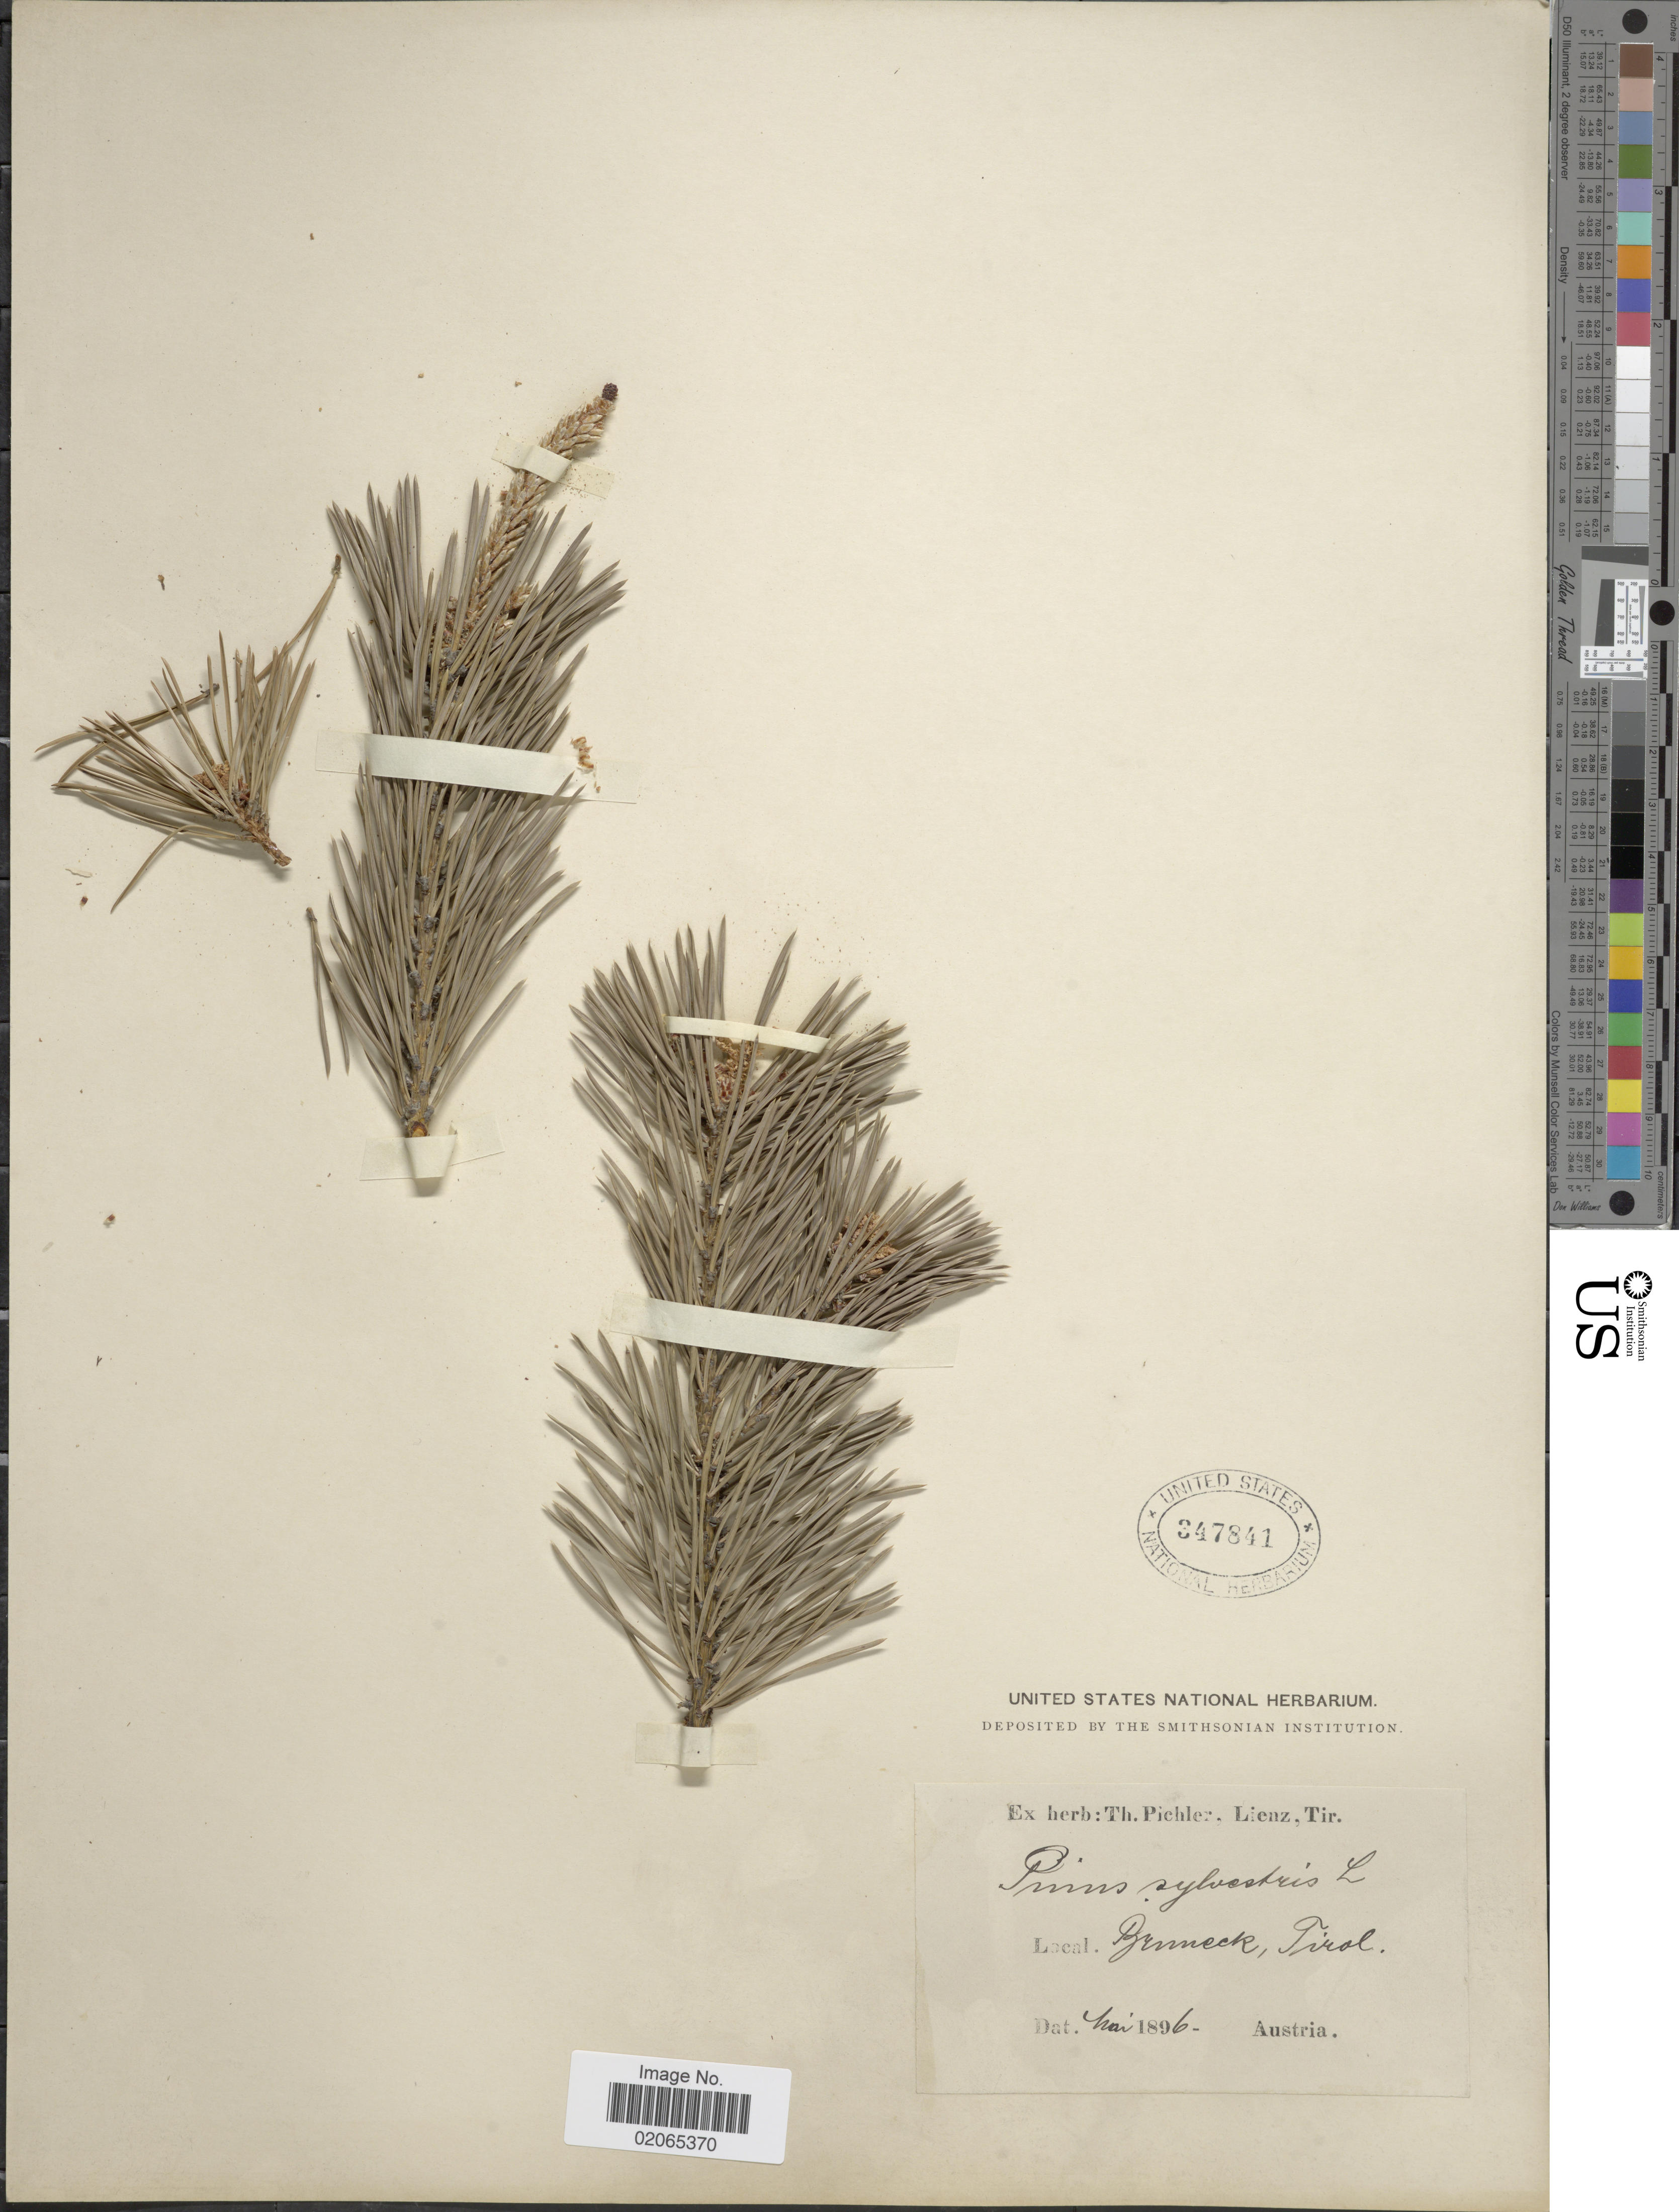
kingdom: Plantae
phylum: Tracheophyta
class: Pinopsida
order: Pinales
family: Pinaceae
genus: Pinus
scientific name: Pinus sylvestris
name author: L.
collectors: ex herb. T. Pichler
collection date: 1896-05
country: Italy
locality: Bruneck, Tirol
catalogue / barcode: US 347841